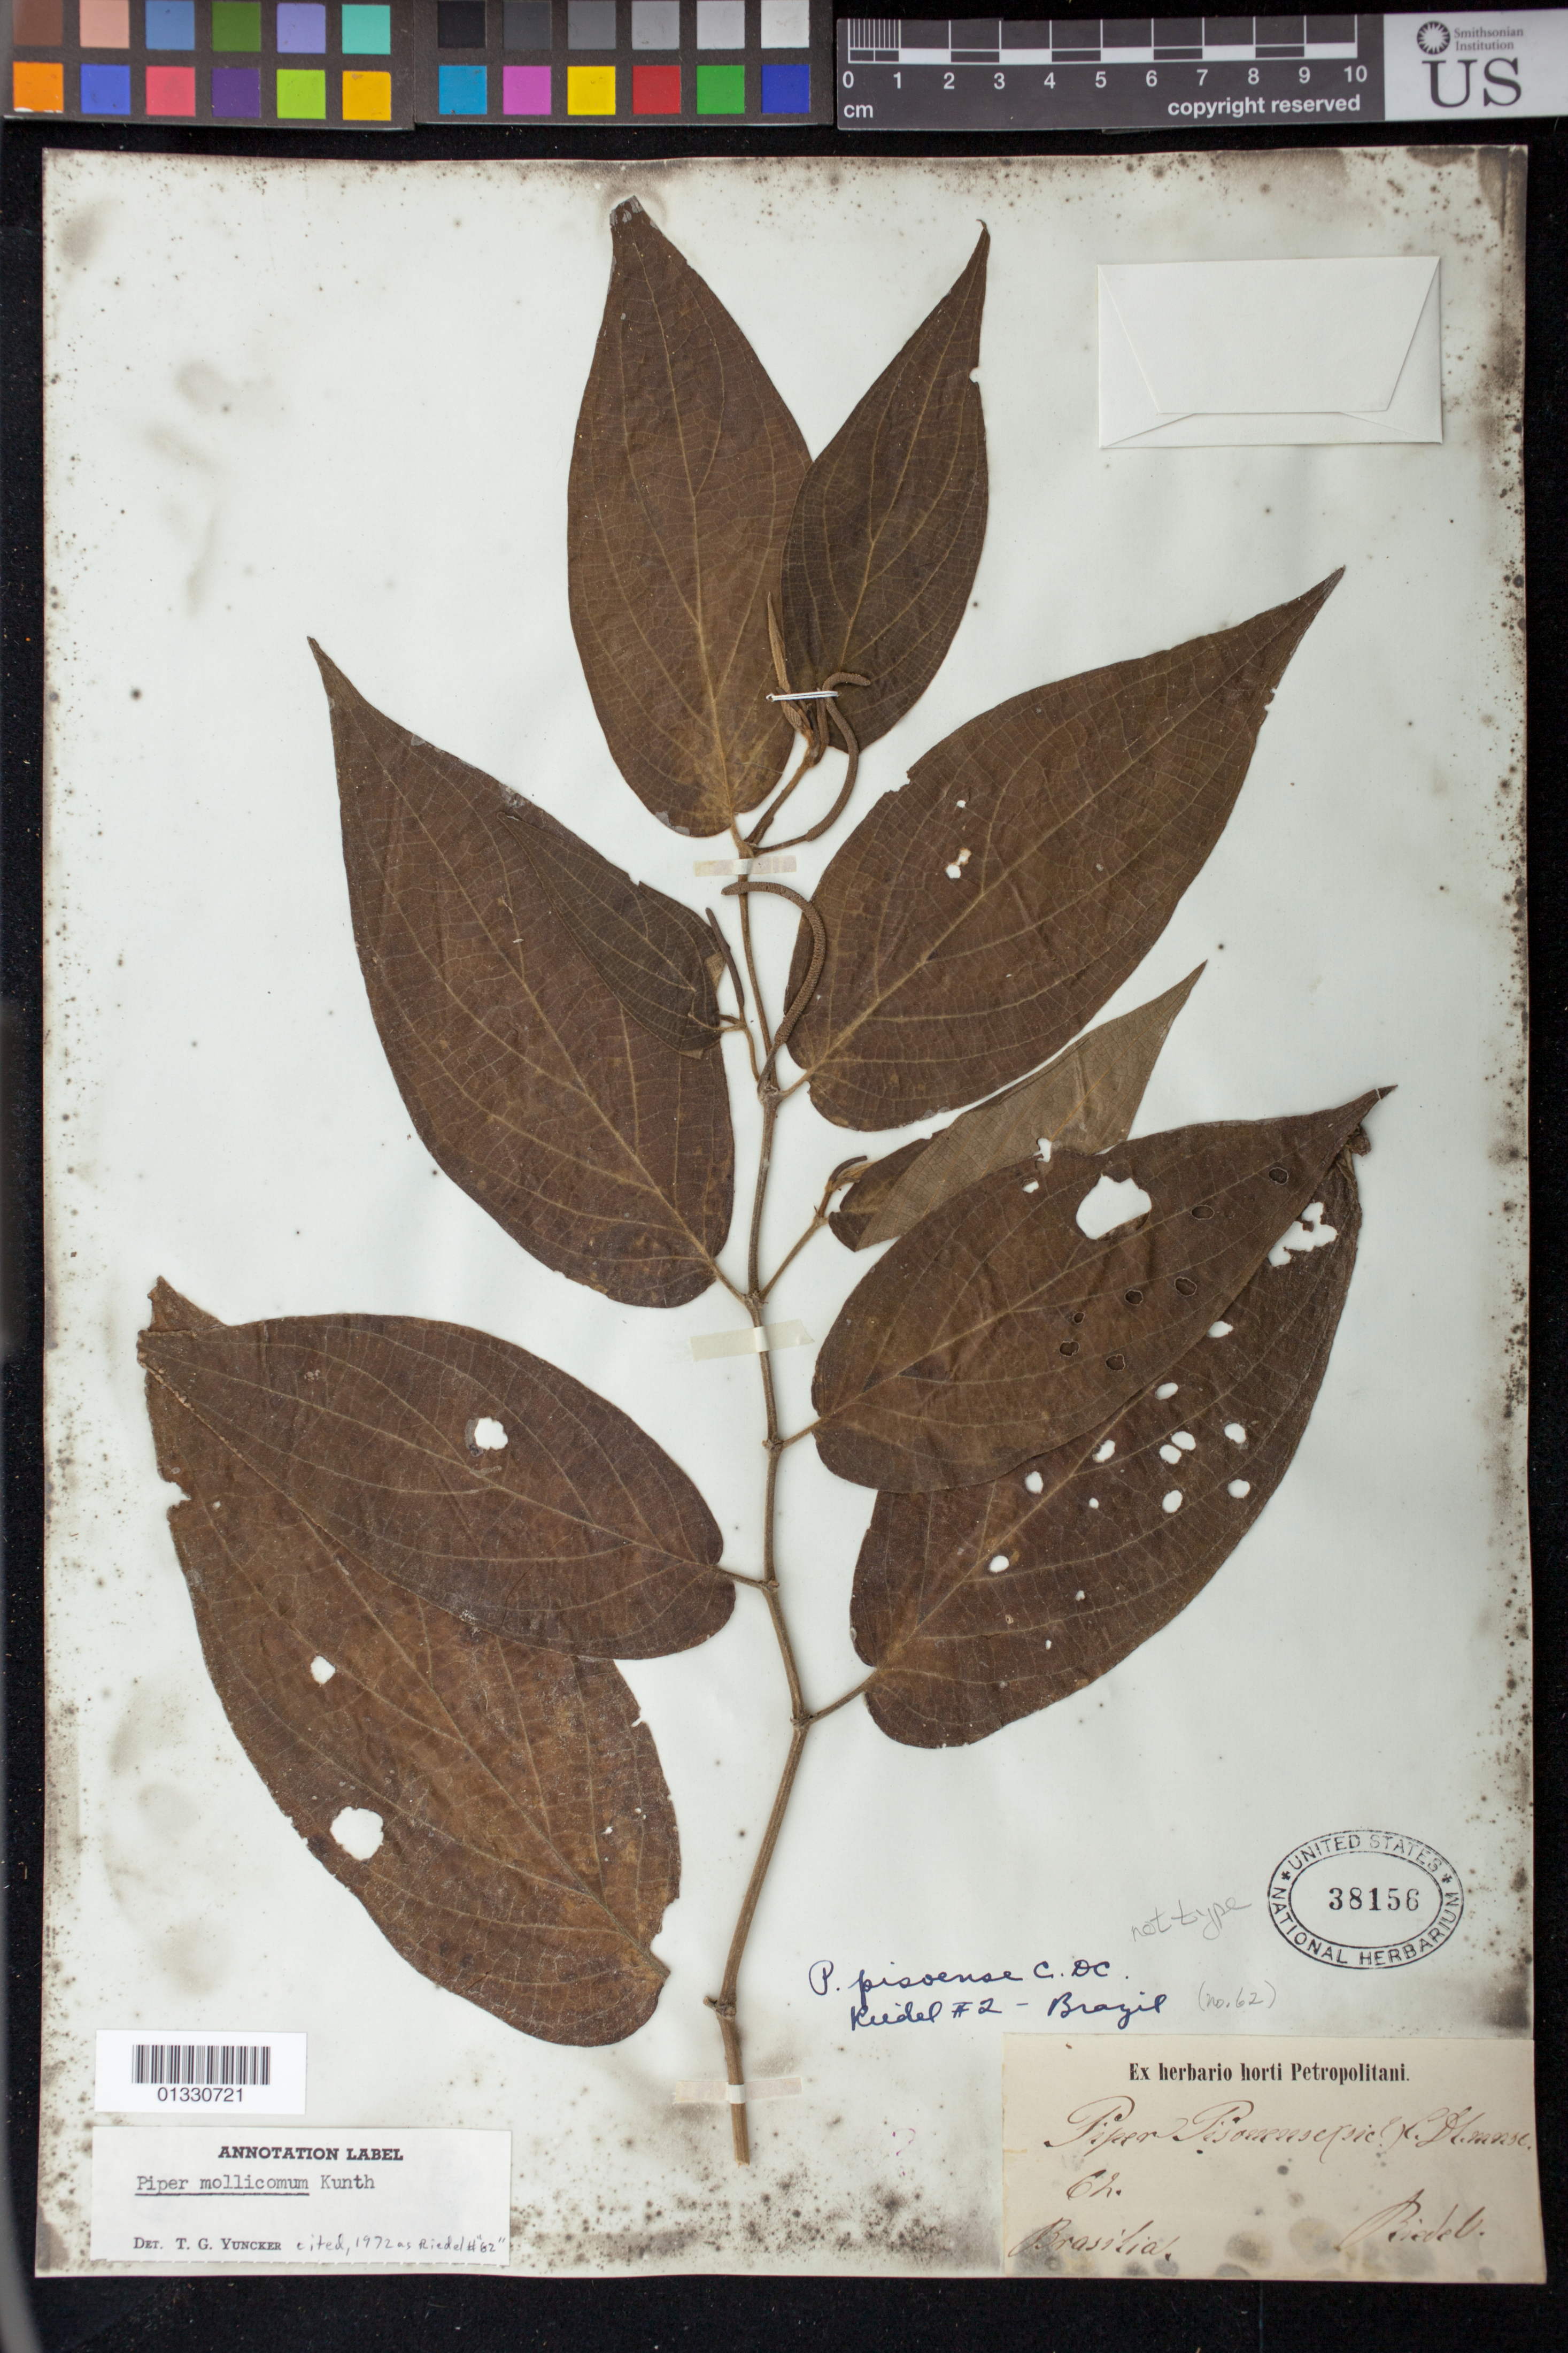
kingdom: Plantae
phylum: Tracheophyta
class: Magnoliopsida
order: Piperales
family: Piperaceae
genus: Piper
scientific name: Piper mollicomum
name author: Kunth ex Steud.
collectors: L. Riedel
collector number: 62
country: Brazil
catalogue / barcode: US 38156